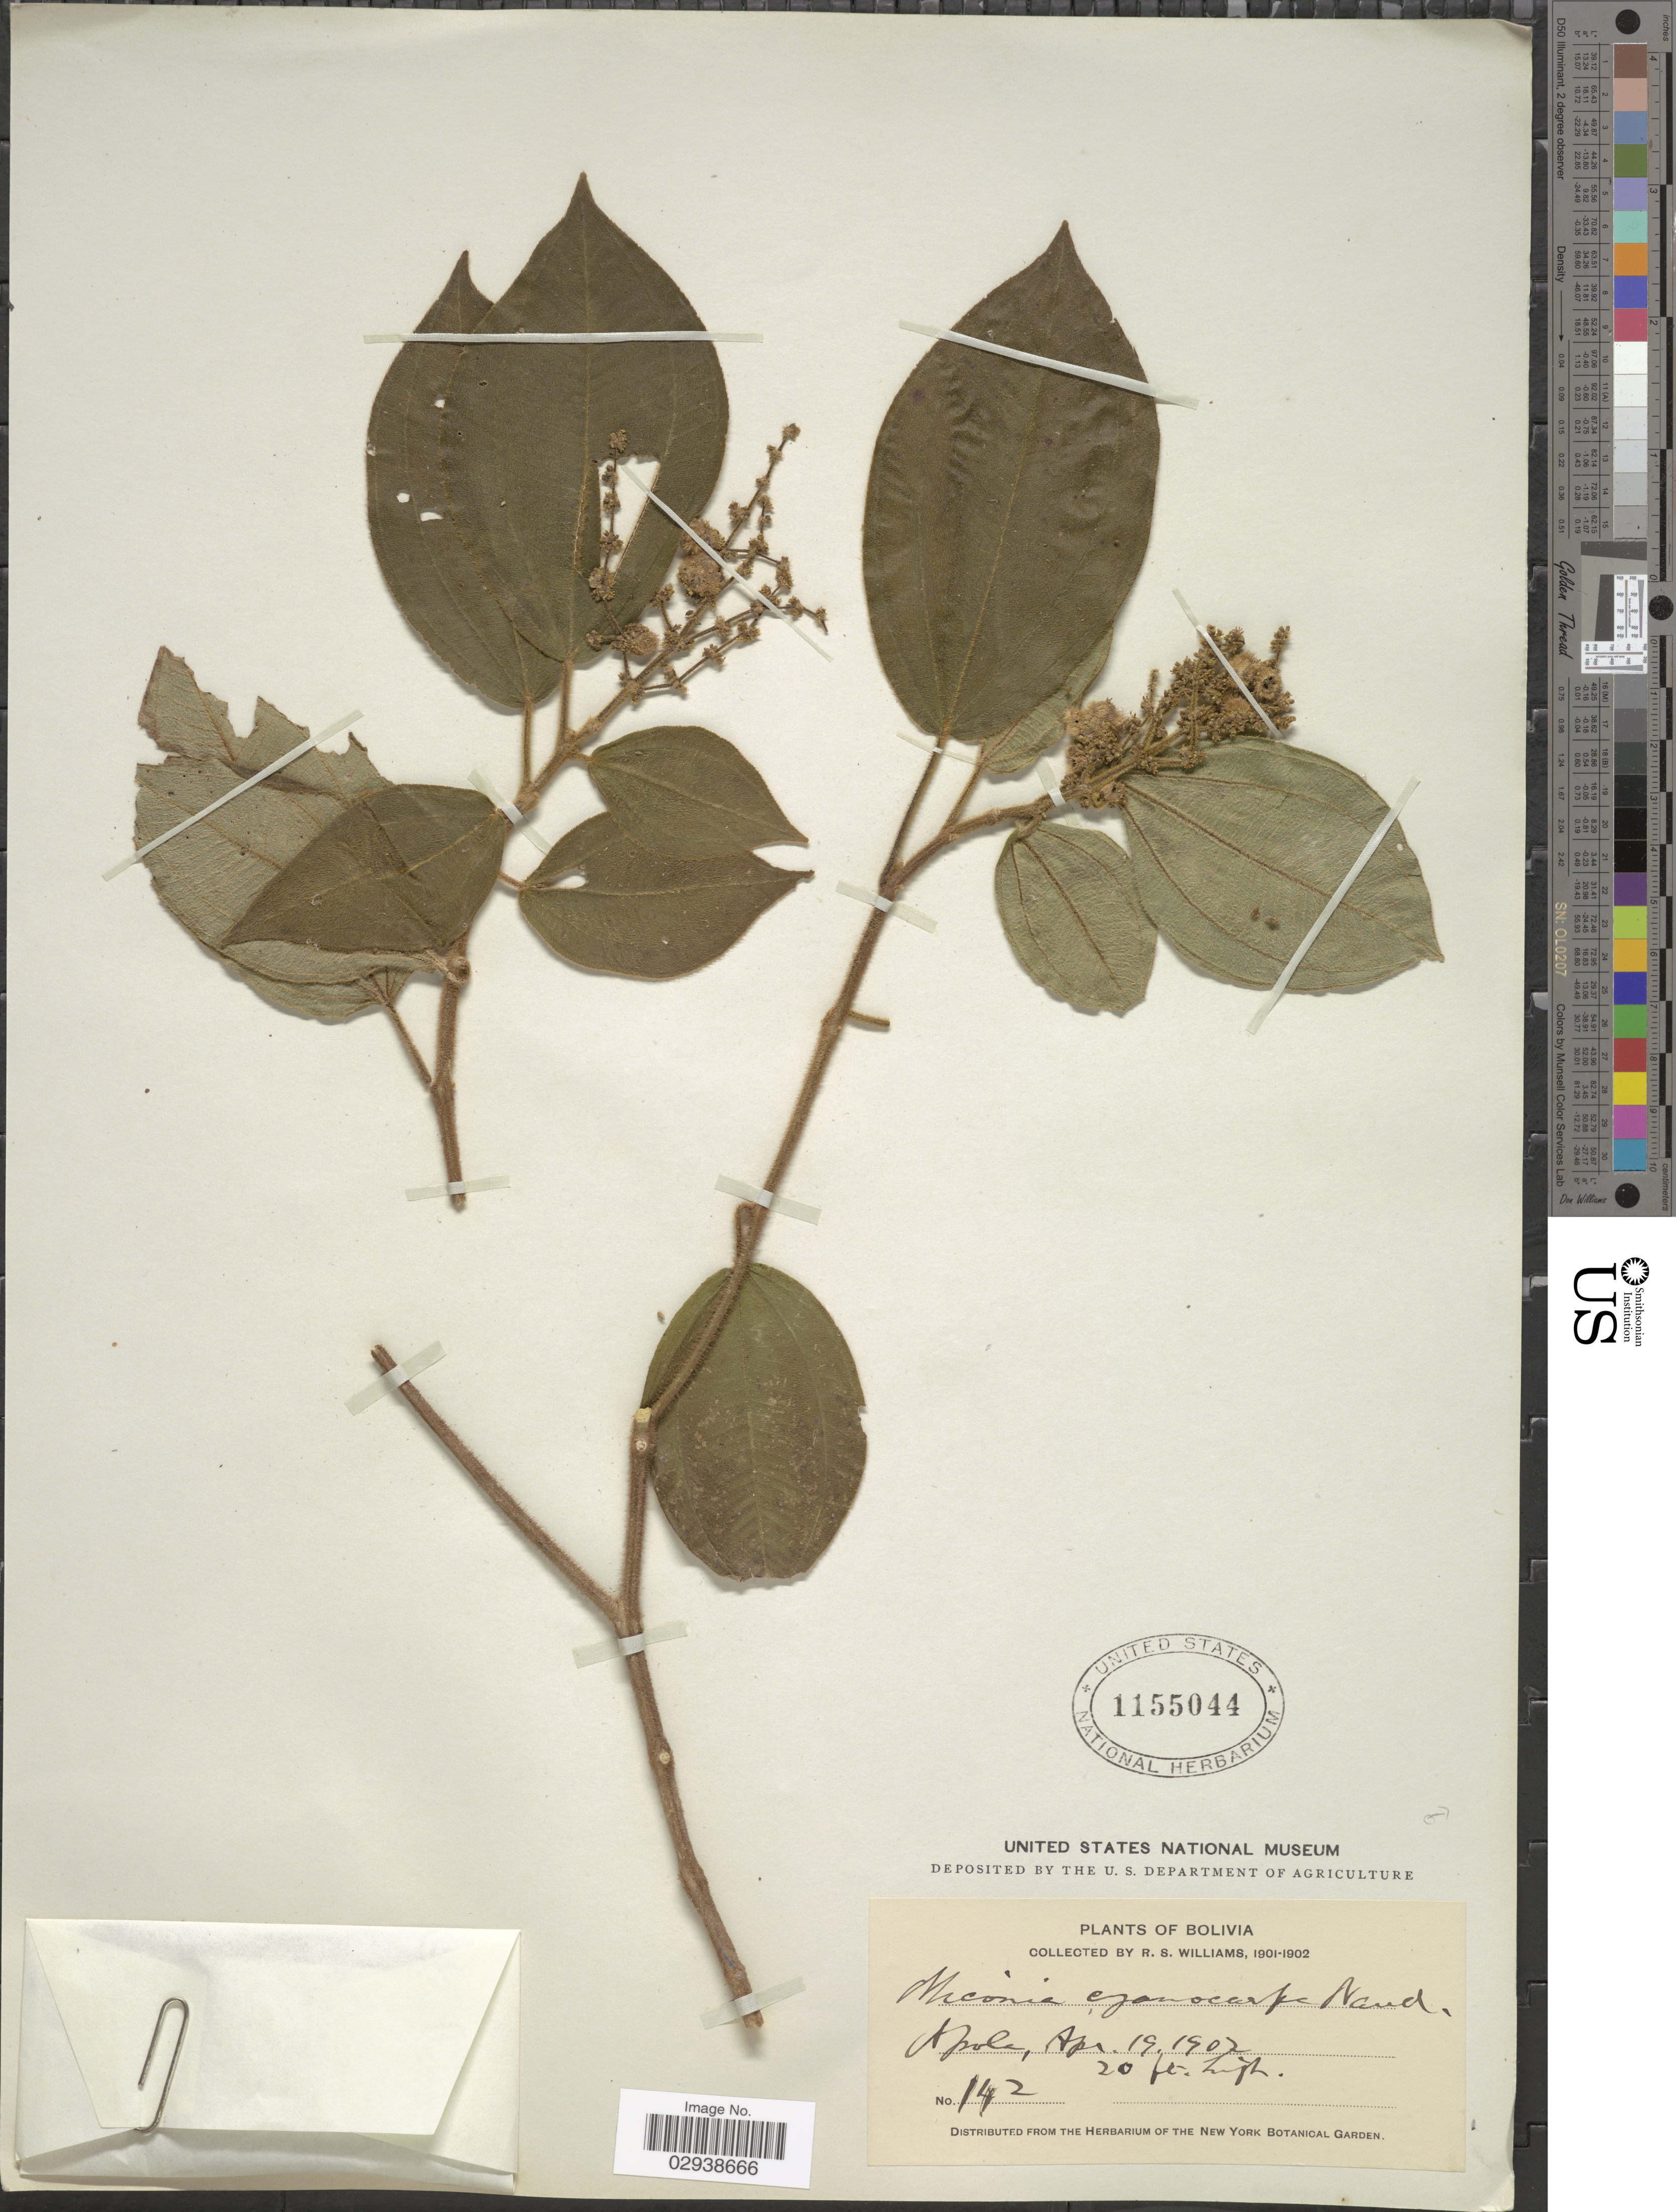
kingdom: Plantae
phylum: Tracheophyta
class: Magnoliopsida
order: Myrtales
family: Melastomataceae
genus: Miconia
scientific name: Miconia cyanocarpa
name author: Naudin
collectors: R. S. Williams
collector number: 142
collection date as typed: Apr. 19, 1902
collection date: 1902-04-19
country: Bolivia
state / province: La Paz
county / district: Franz Tamayo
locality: Apolo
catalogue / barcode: US 1155044